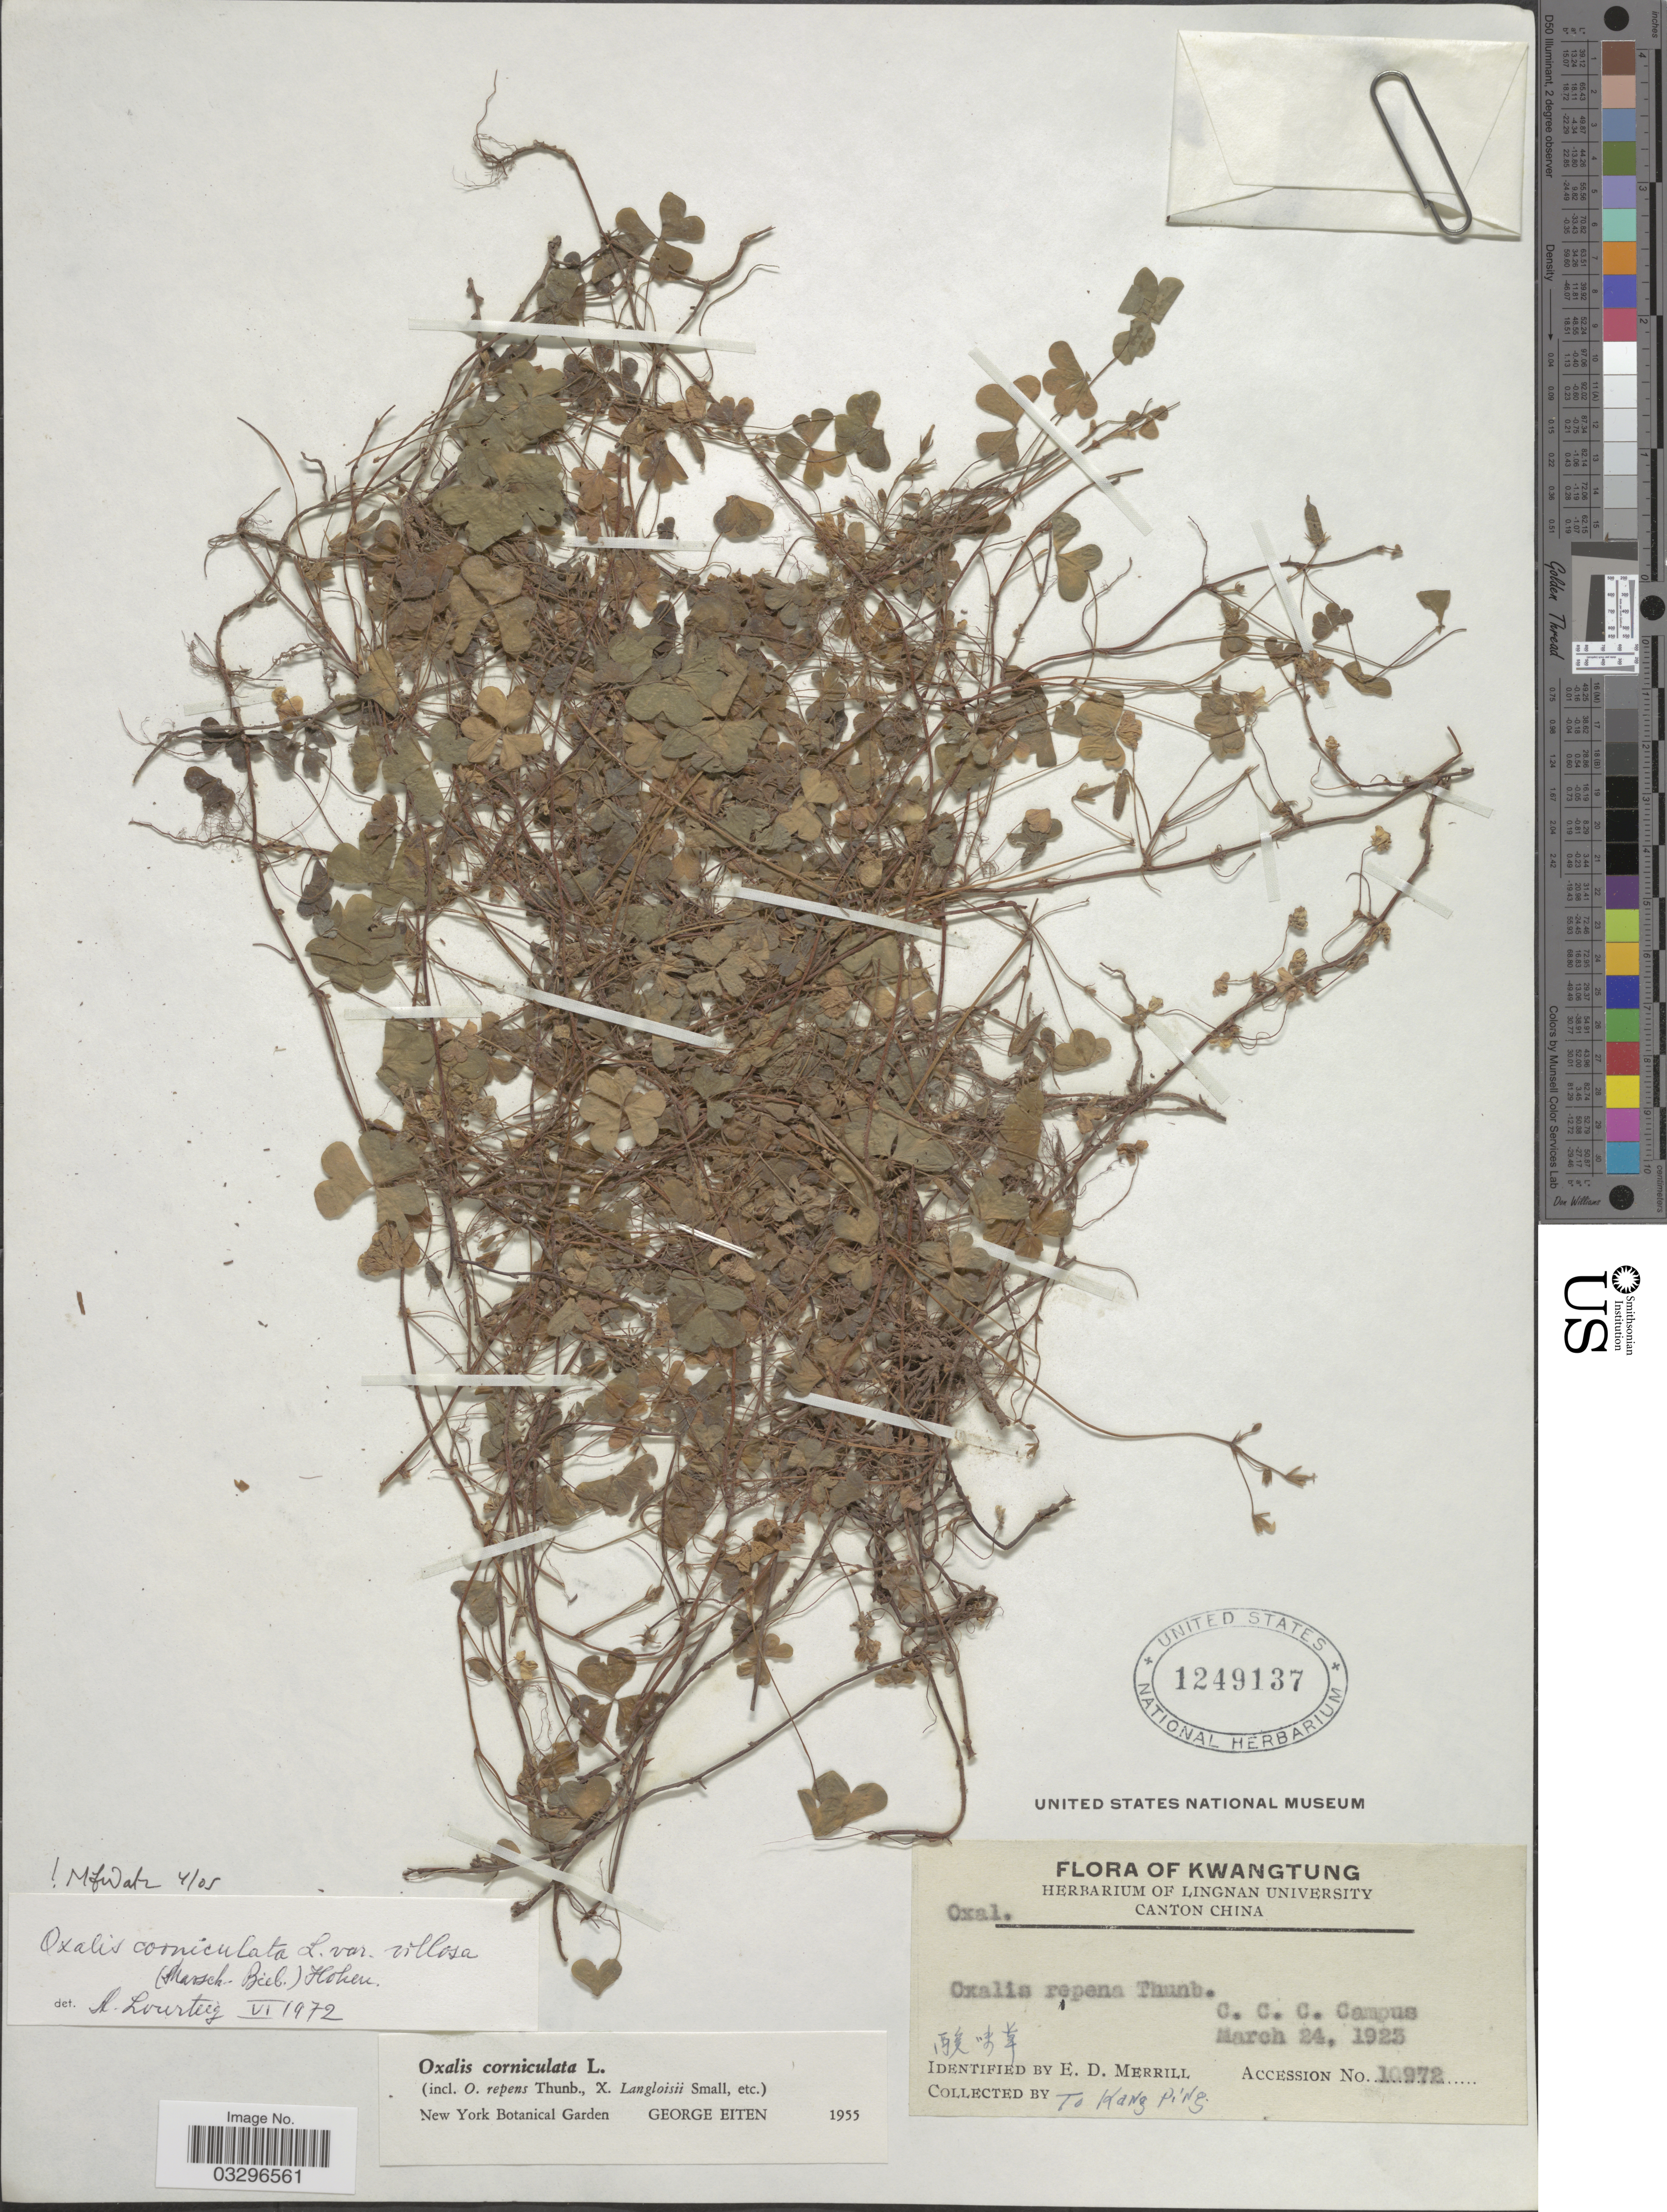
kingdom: Plantae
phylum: Tracheophyta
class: Magnoliopsida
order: Oxalidales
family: Oxalidaceae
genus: Oxalis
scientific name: Oxalis corniculata var. villosa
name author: (M. Bieb.) Hohen.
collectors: T. Ping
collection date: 1925-03-24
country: China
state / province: Guangdong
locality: Kwangtung. C.C.C. Campus.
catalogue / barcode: US 1249137